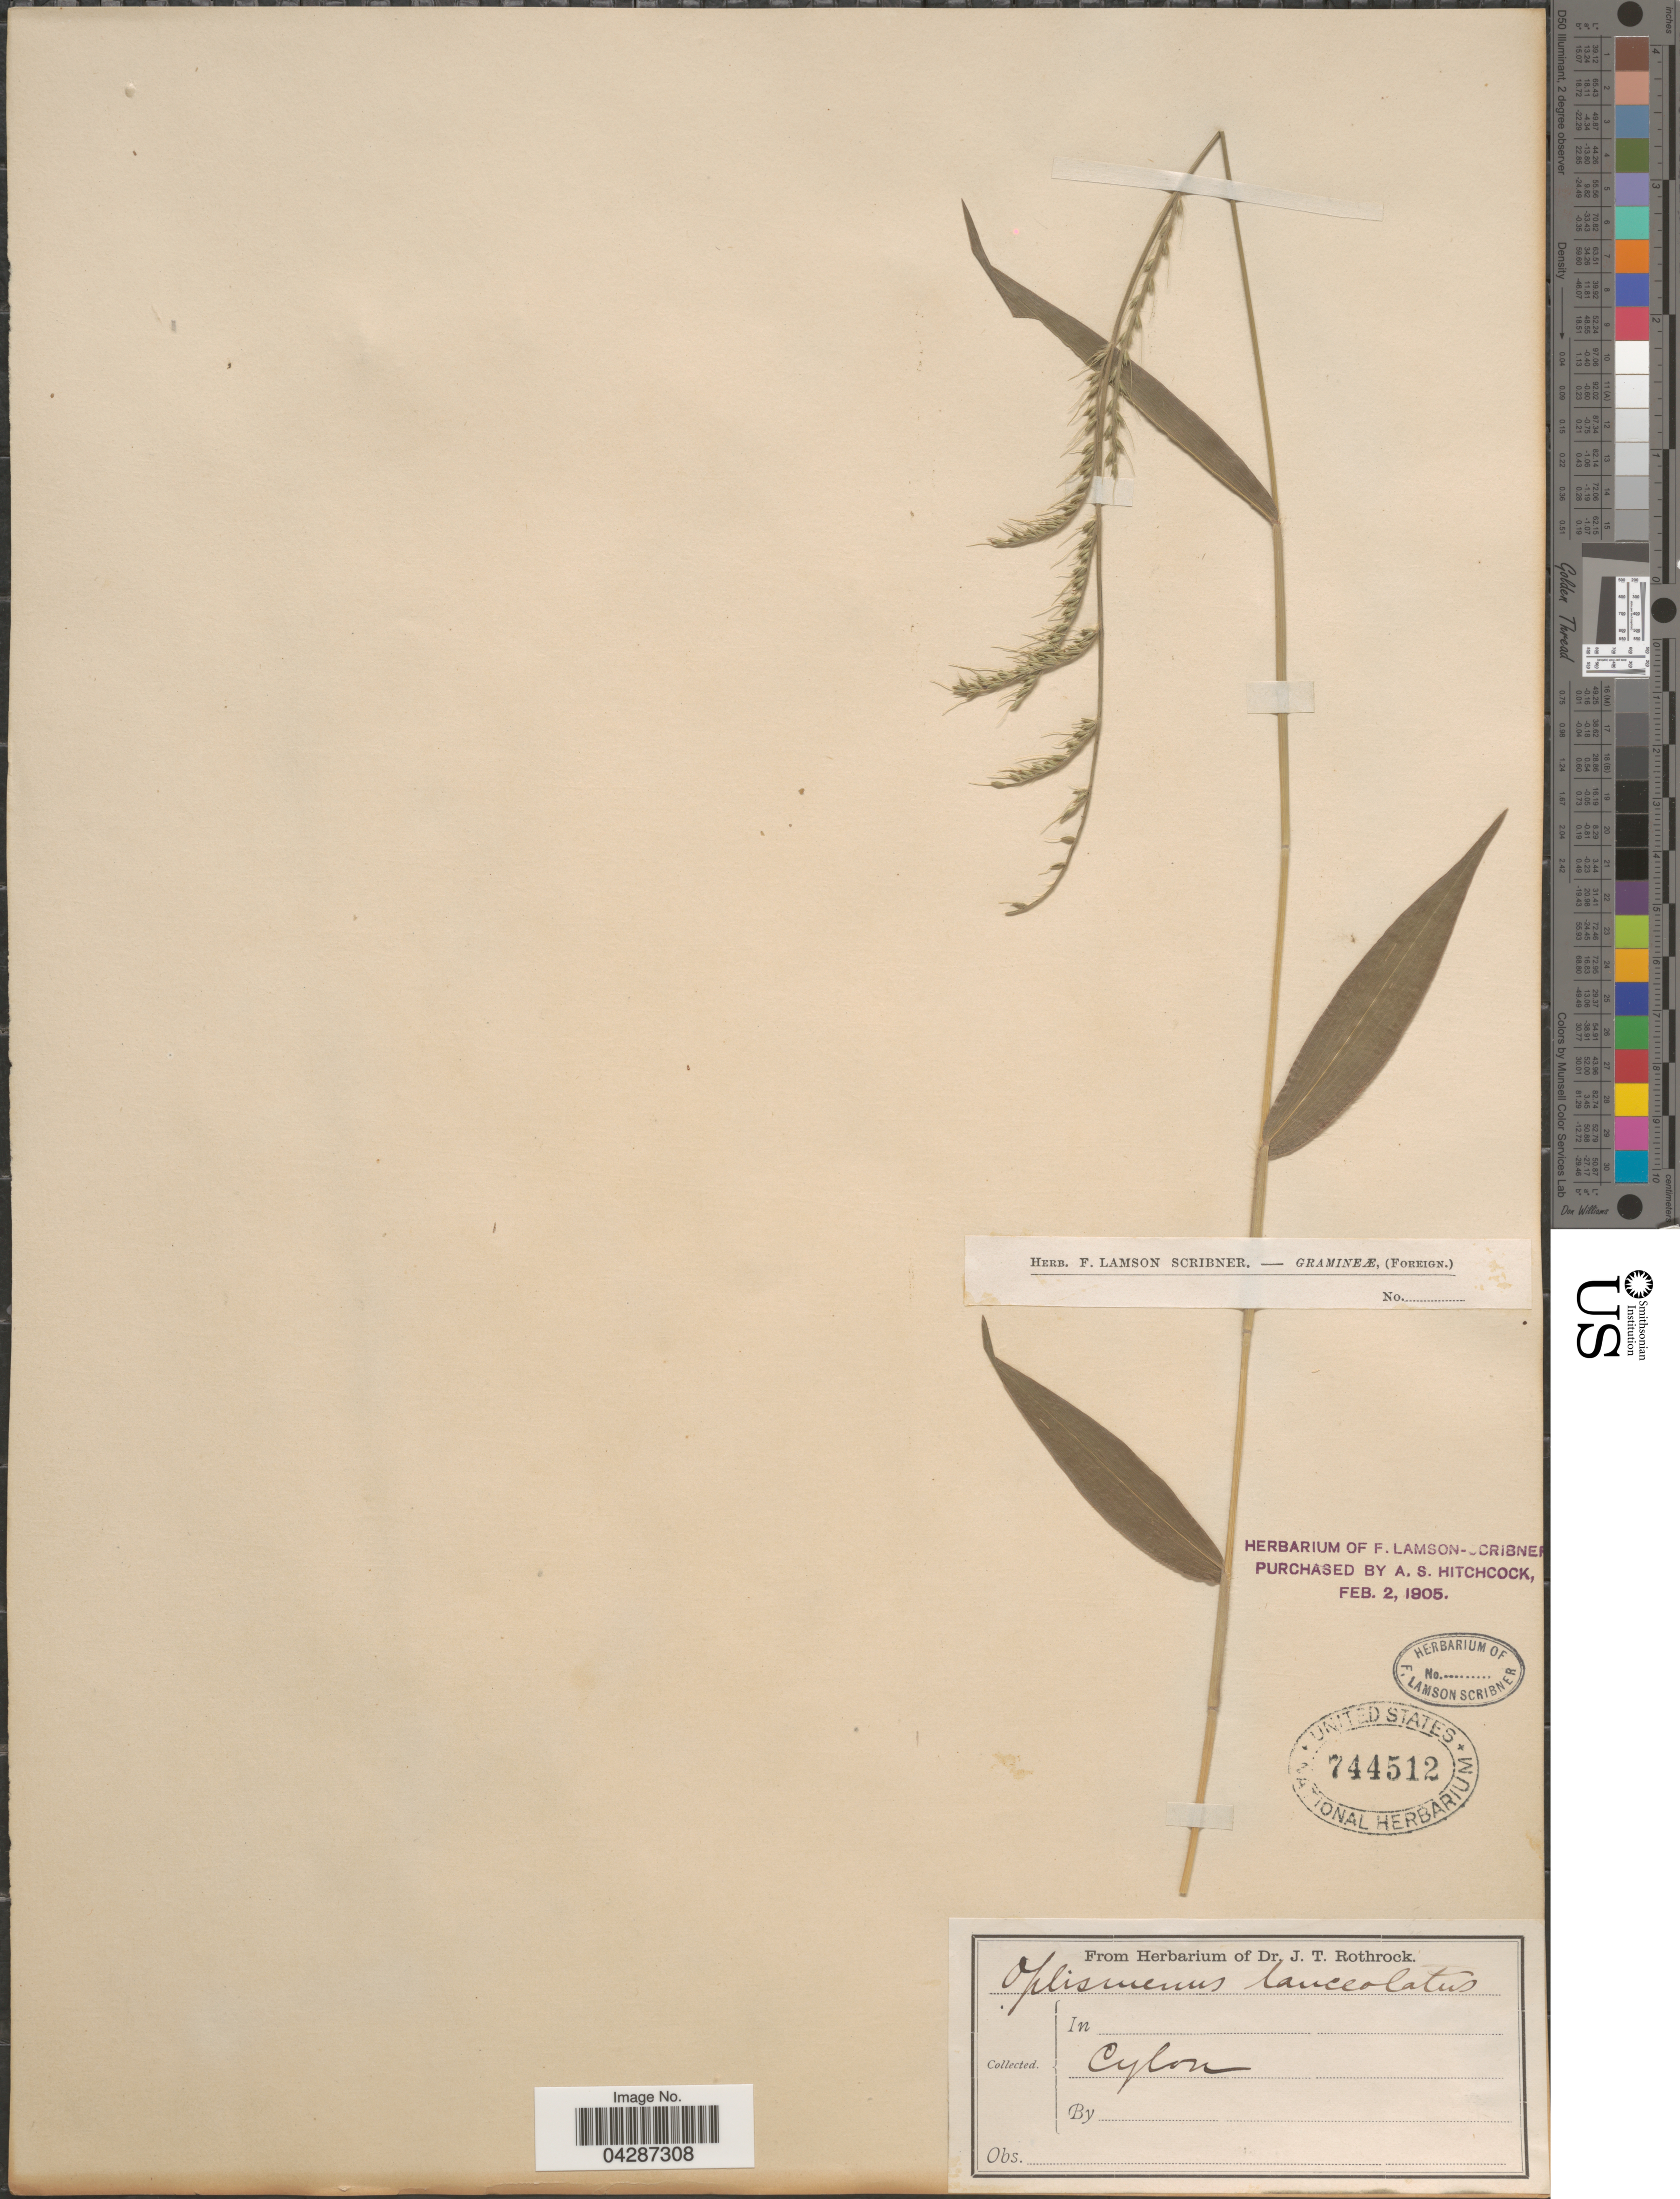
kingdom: Plantae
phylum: Tracheophyta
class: Liliopsida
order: Poales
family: Poaceae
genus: Oplismenus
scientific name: Oplismenus compositus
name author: (L.) P. Beauv.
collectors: ex herb. Dr. Rothrock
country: Sri Lanka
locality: Ceylon.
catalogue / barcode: US 744512